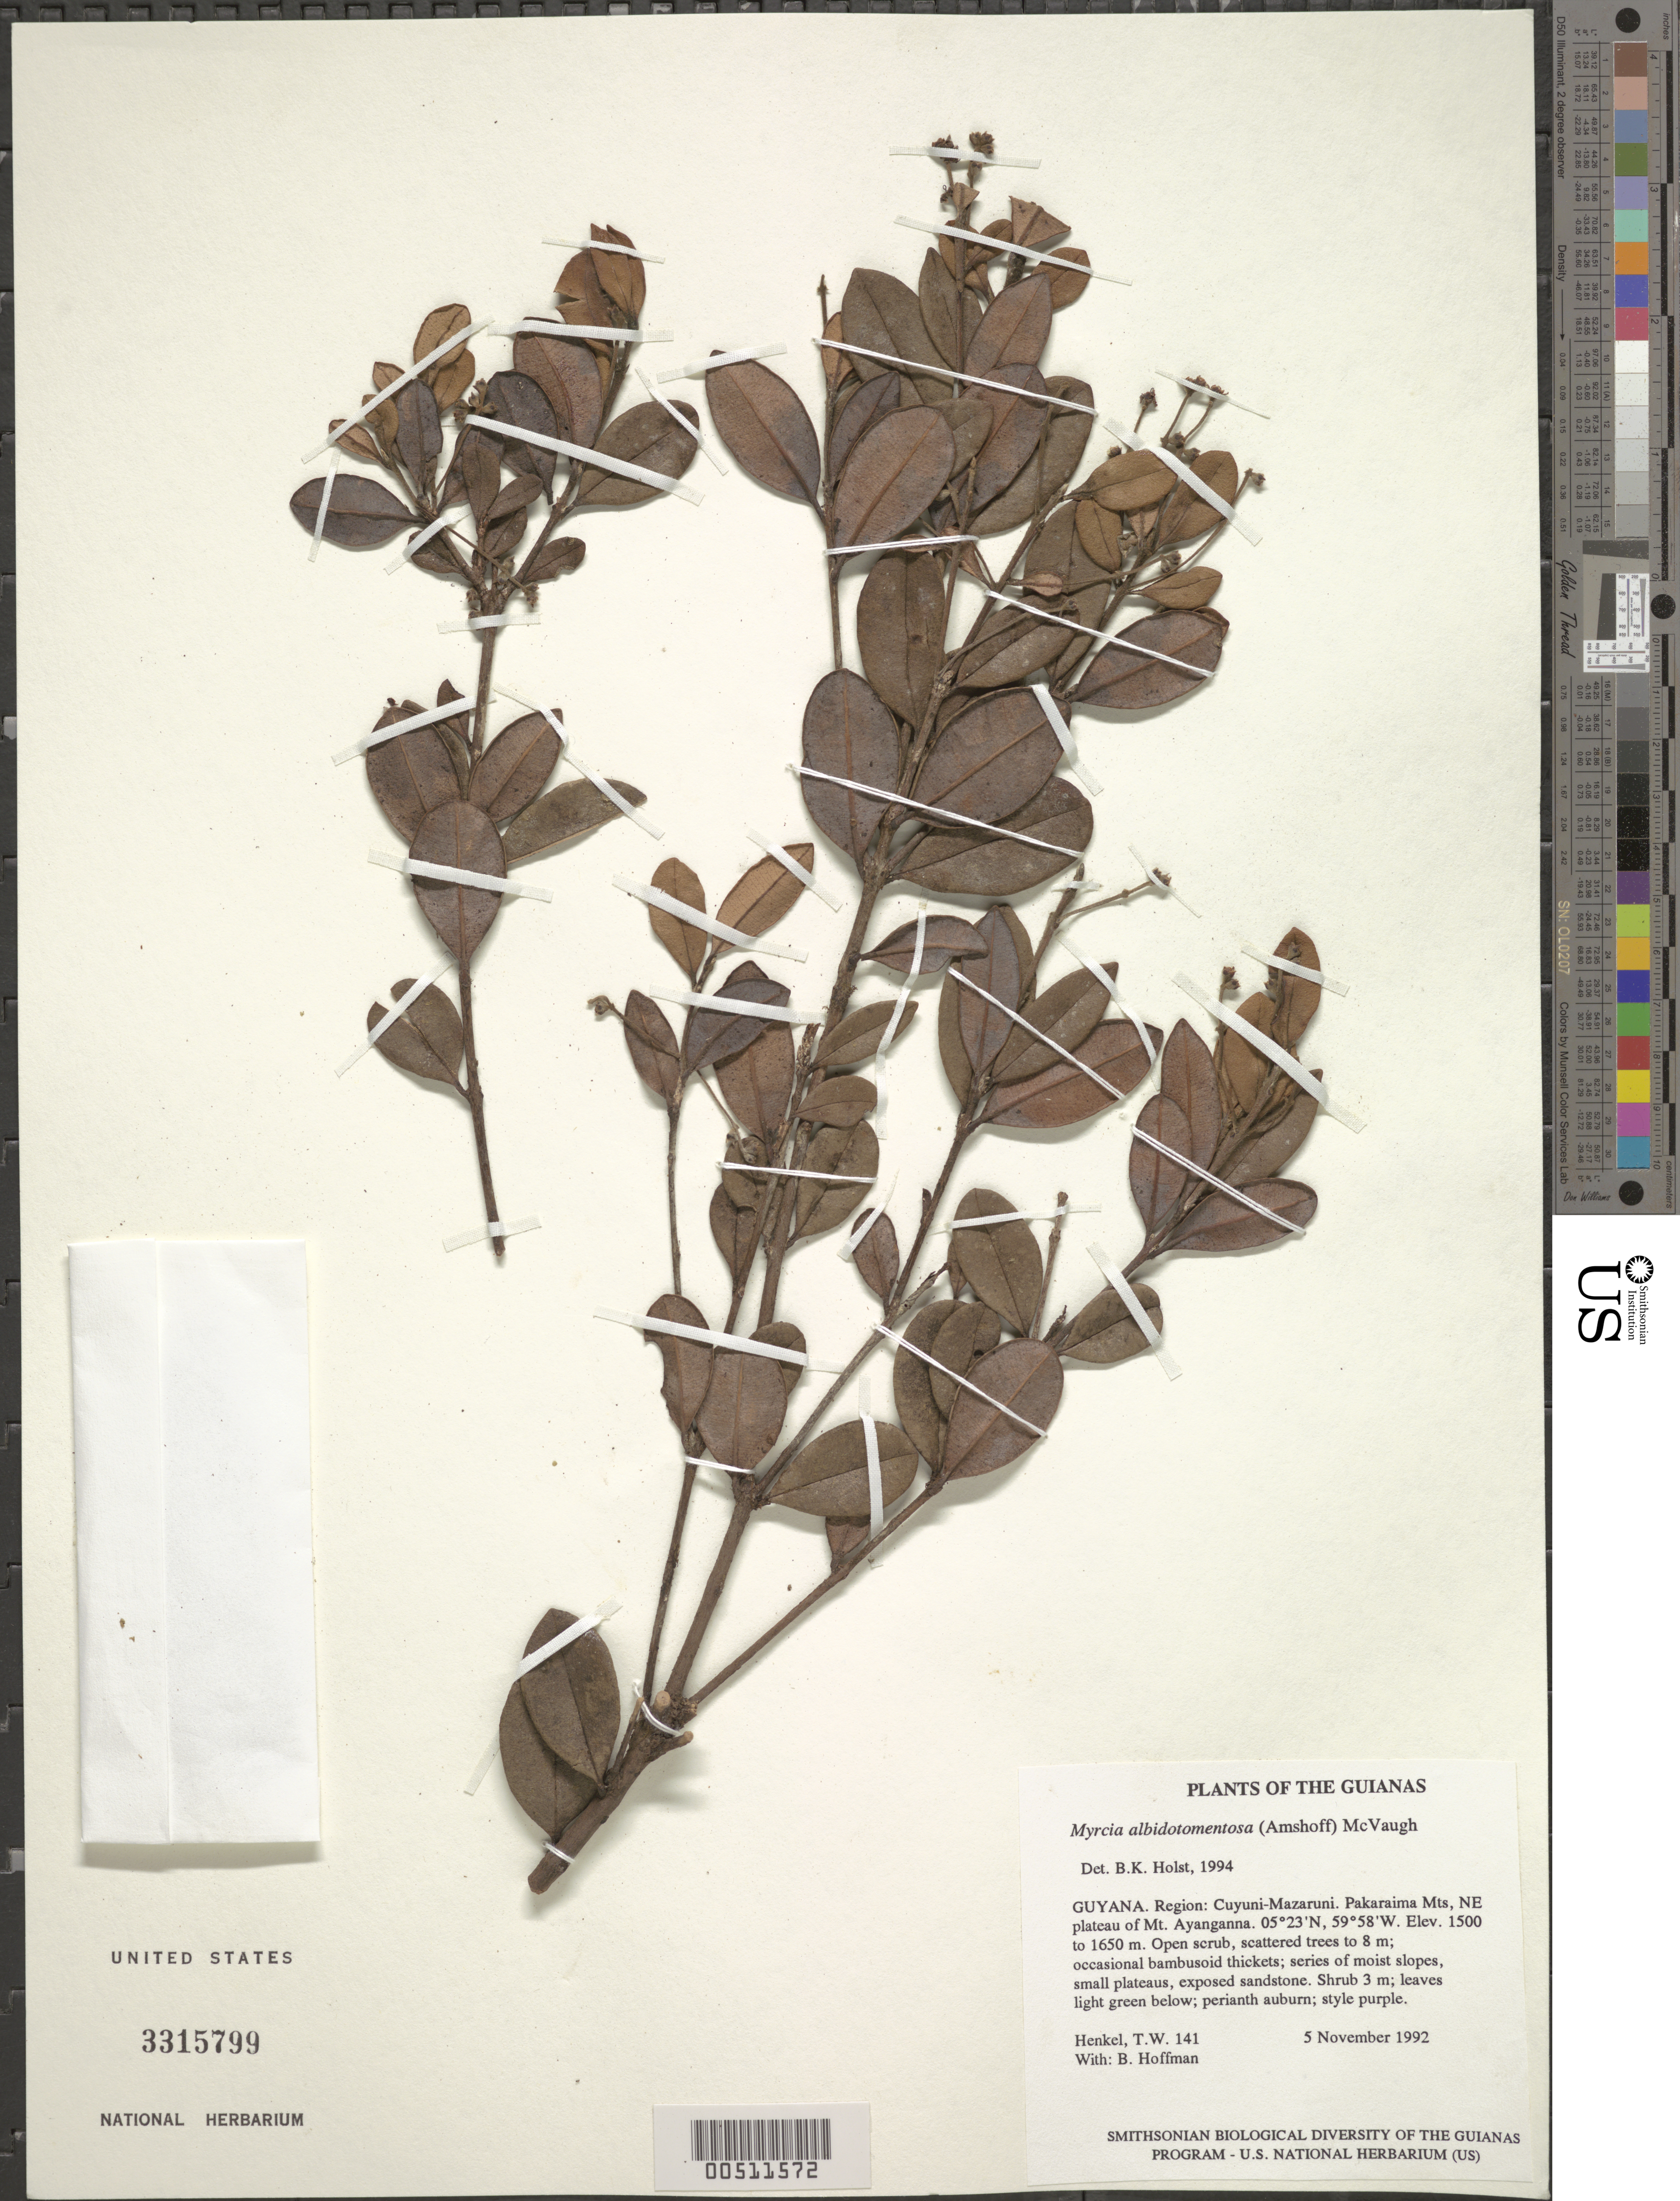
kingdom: Plantae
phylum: Tracheophyta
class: Magnoliopsida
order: Myrtales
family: Myrtaceae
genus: Myrcia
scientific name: Myrcia albidotomentosa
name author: (Amshoff) McVaugh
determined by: Holst, Bruce K.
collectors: T. Henkel & B. Hoffman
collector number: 141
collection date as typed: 5 November 1992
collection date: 1992-11-05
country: Guyana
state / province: Cuyuni-Mazaruni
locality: Pakaraima Mts, NE plateau of Mt. Ayanganna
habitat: Open scrub, scattered trees to 8 m; occasional bambusoid thickets, series of moist slopes, small plateaus, exposed sandstone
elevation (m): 1500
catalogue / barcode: US 3315799